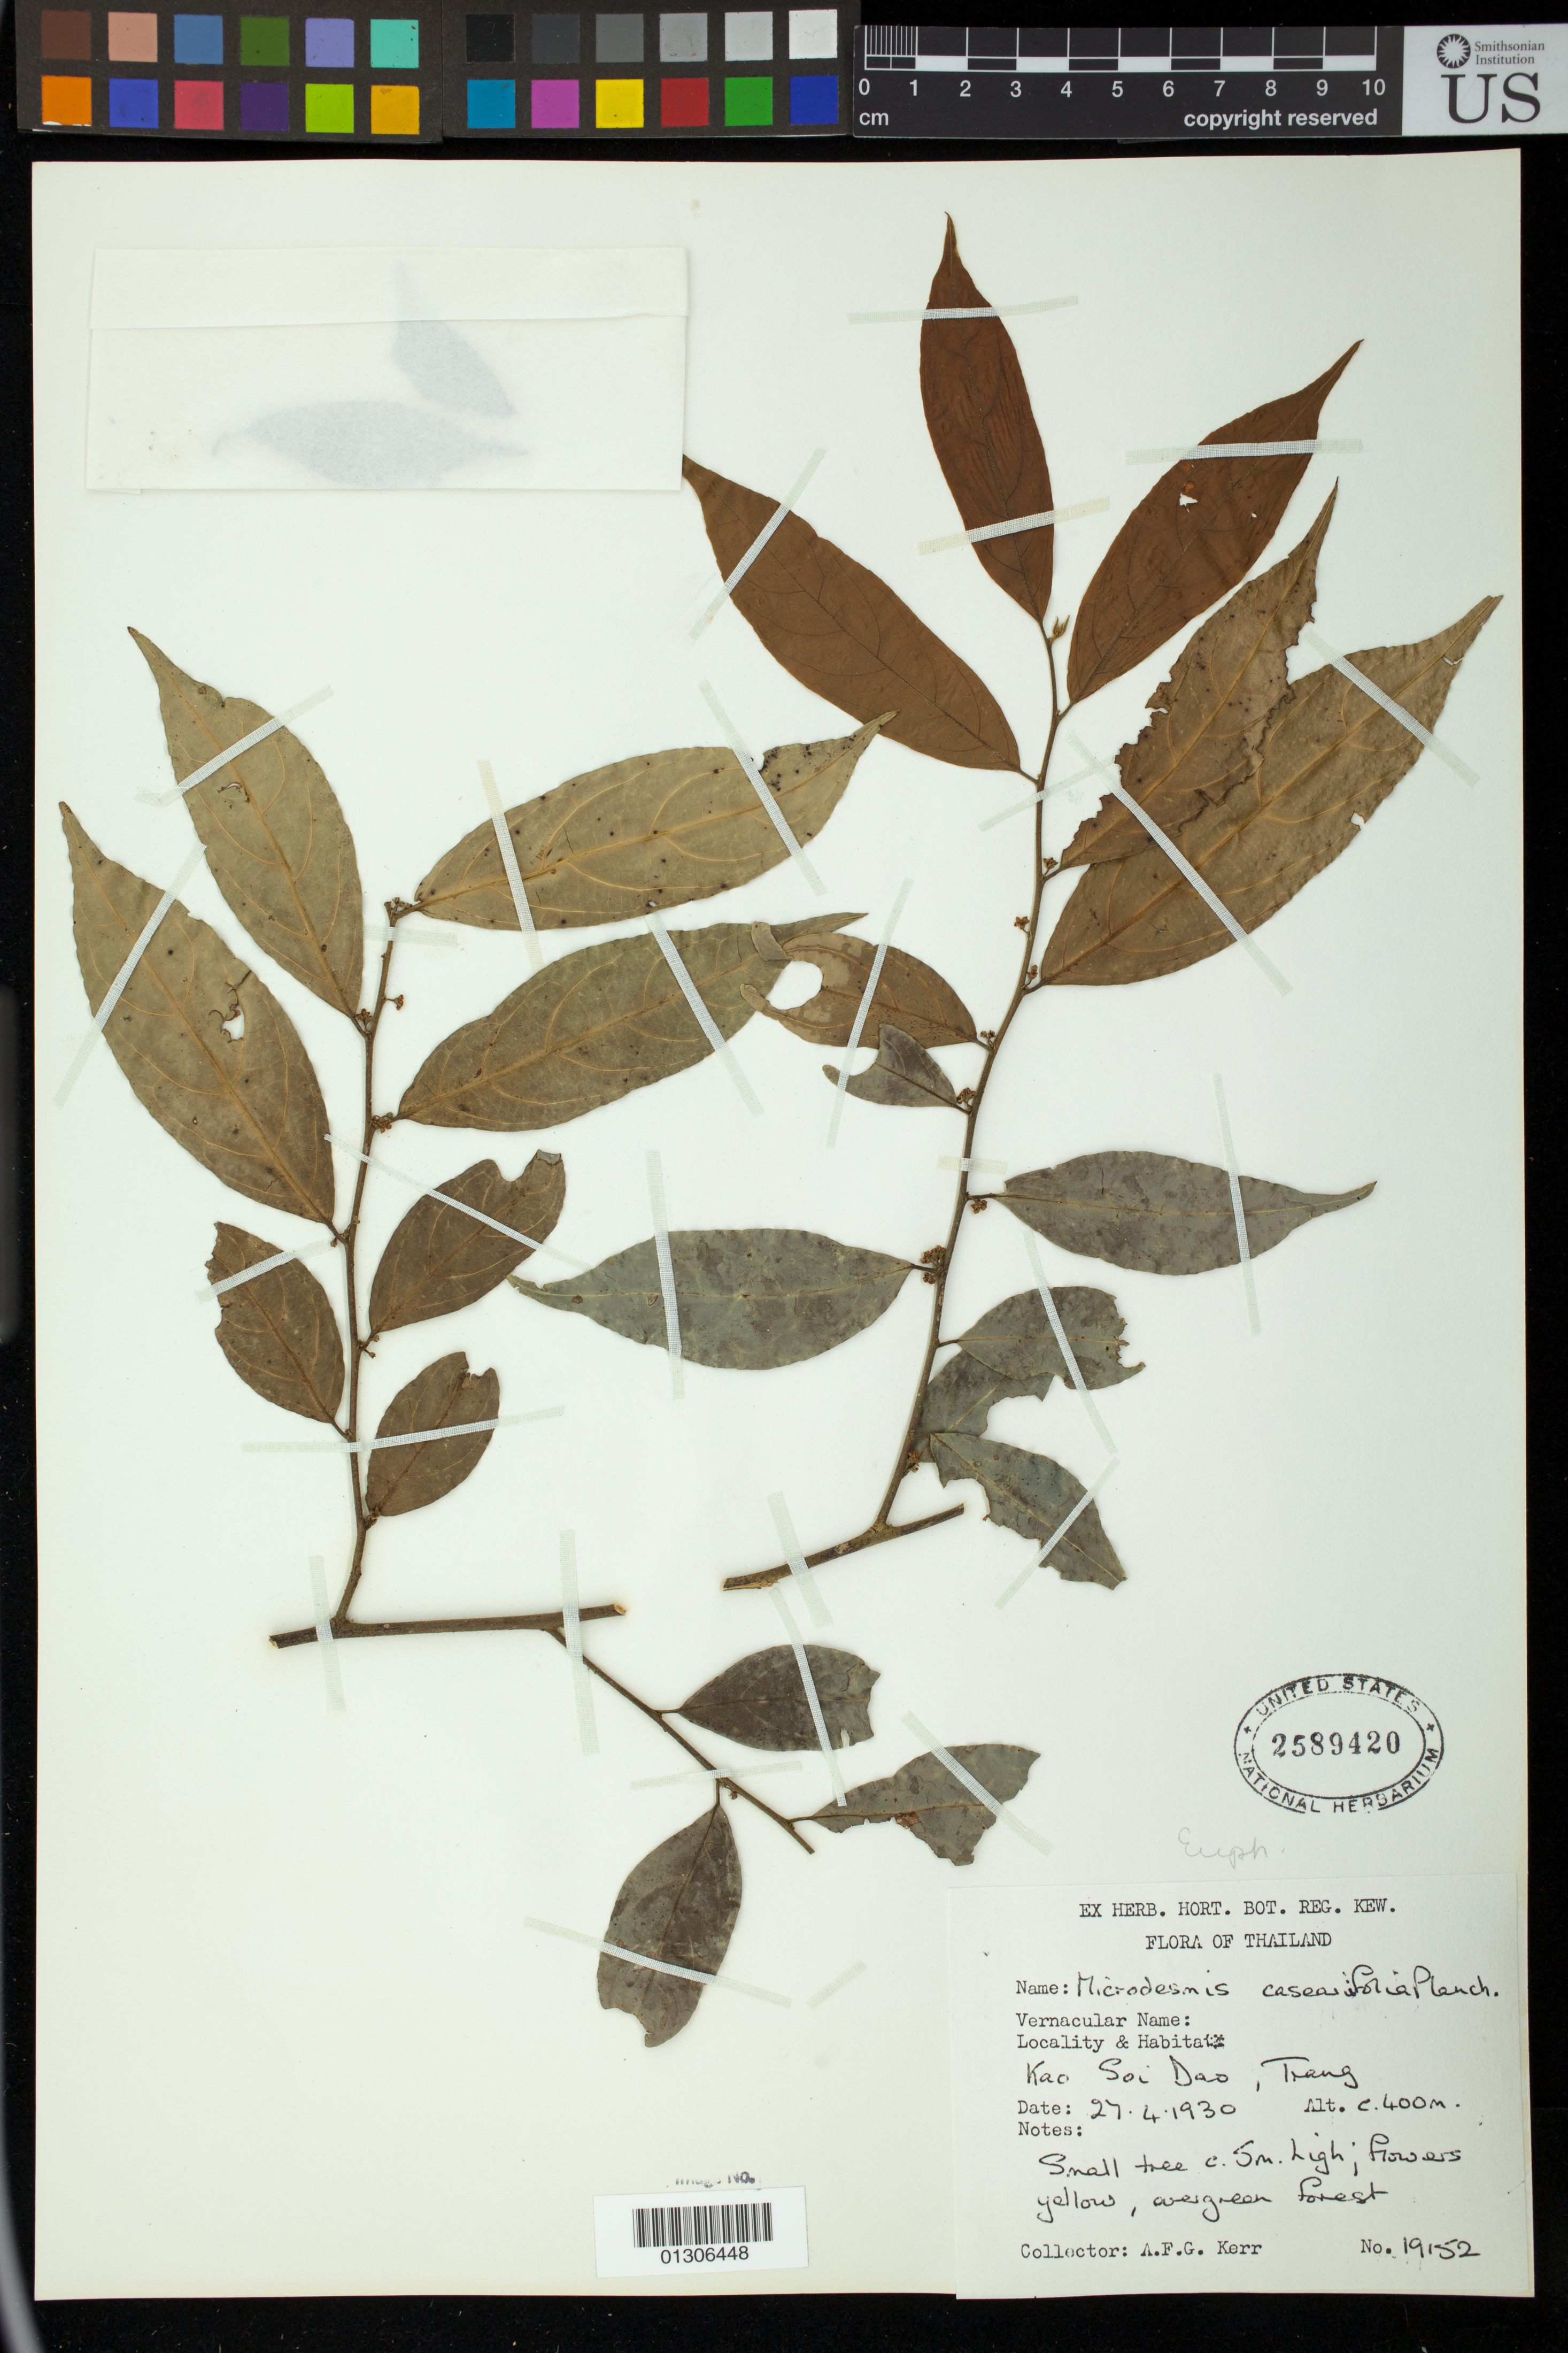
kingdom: Plantae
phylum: Tracheophyta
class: Magnoliopsida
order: Malpighiales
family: Pandaceae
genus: Microdesmis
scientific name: Microdesmis casearifolia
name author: Planch. & Hook.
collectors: A. F. G. Kerr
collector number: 19152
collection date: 1930-04-27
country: Thailand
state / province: Nakhon Sawan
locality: Kao Soi Dao, Trang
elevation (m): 400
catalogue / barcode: US 2589420